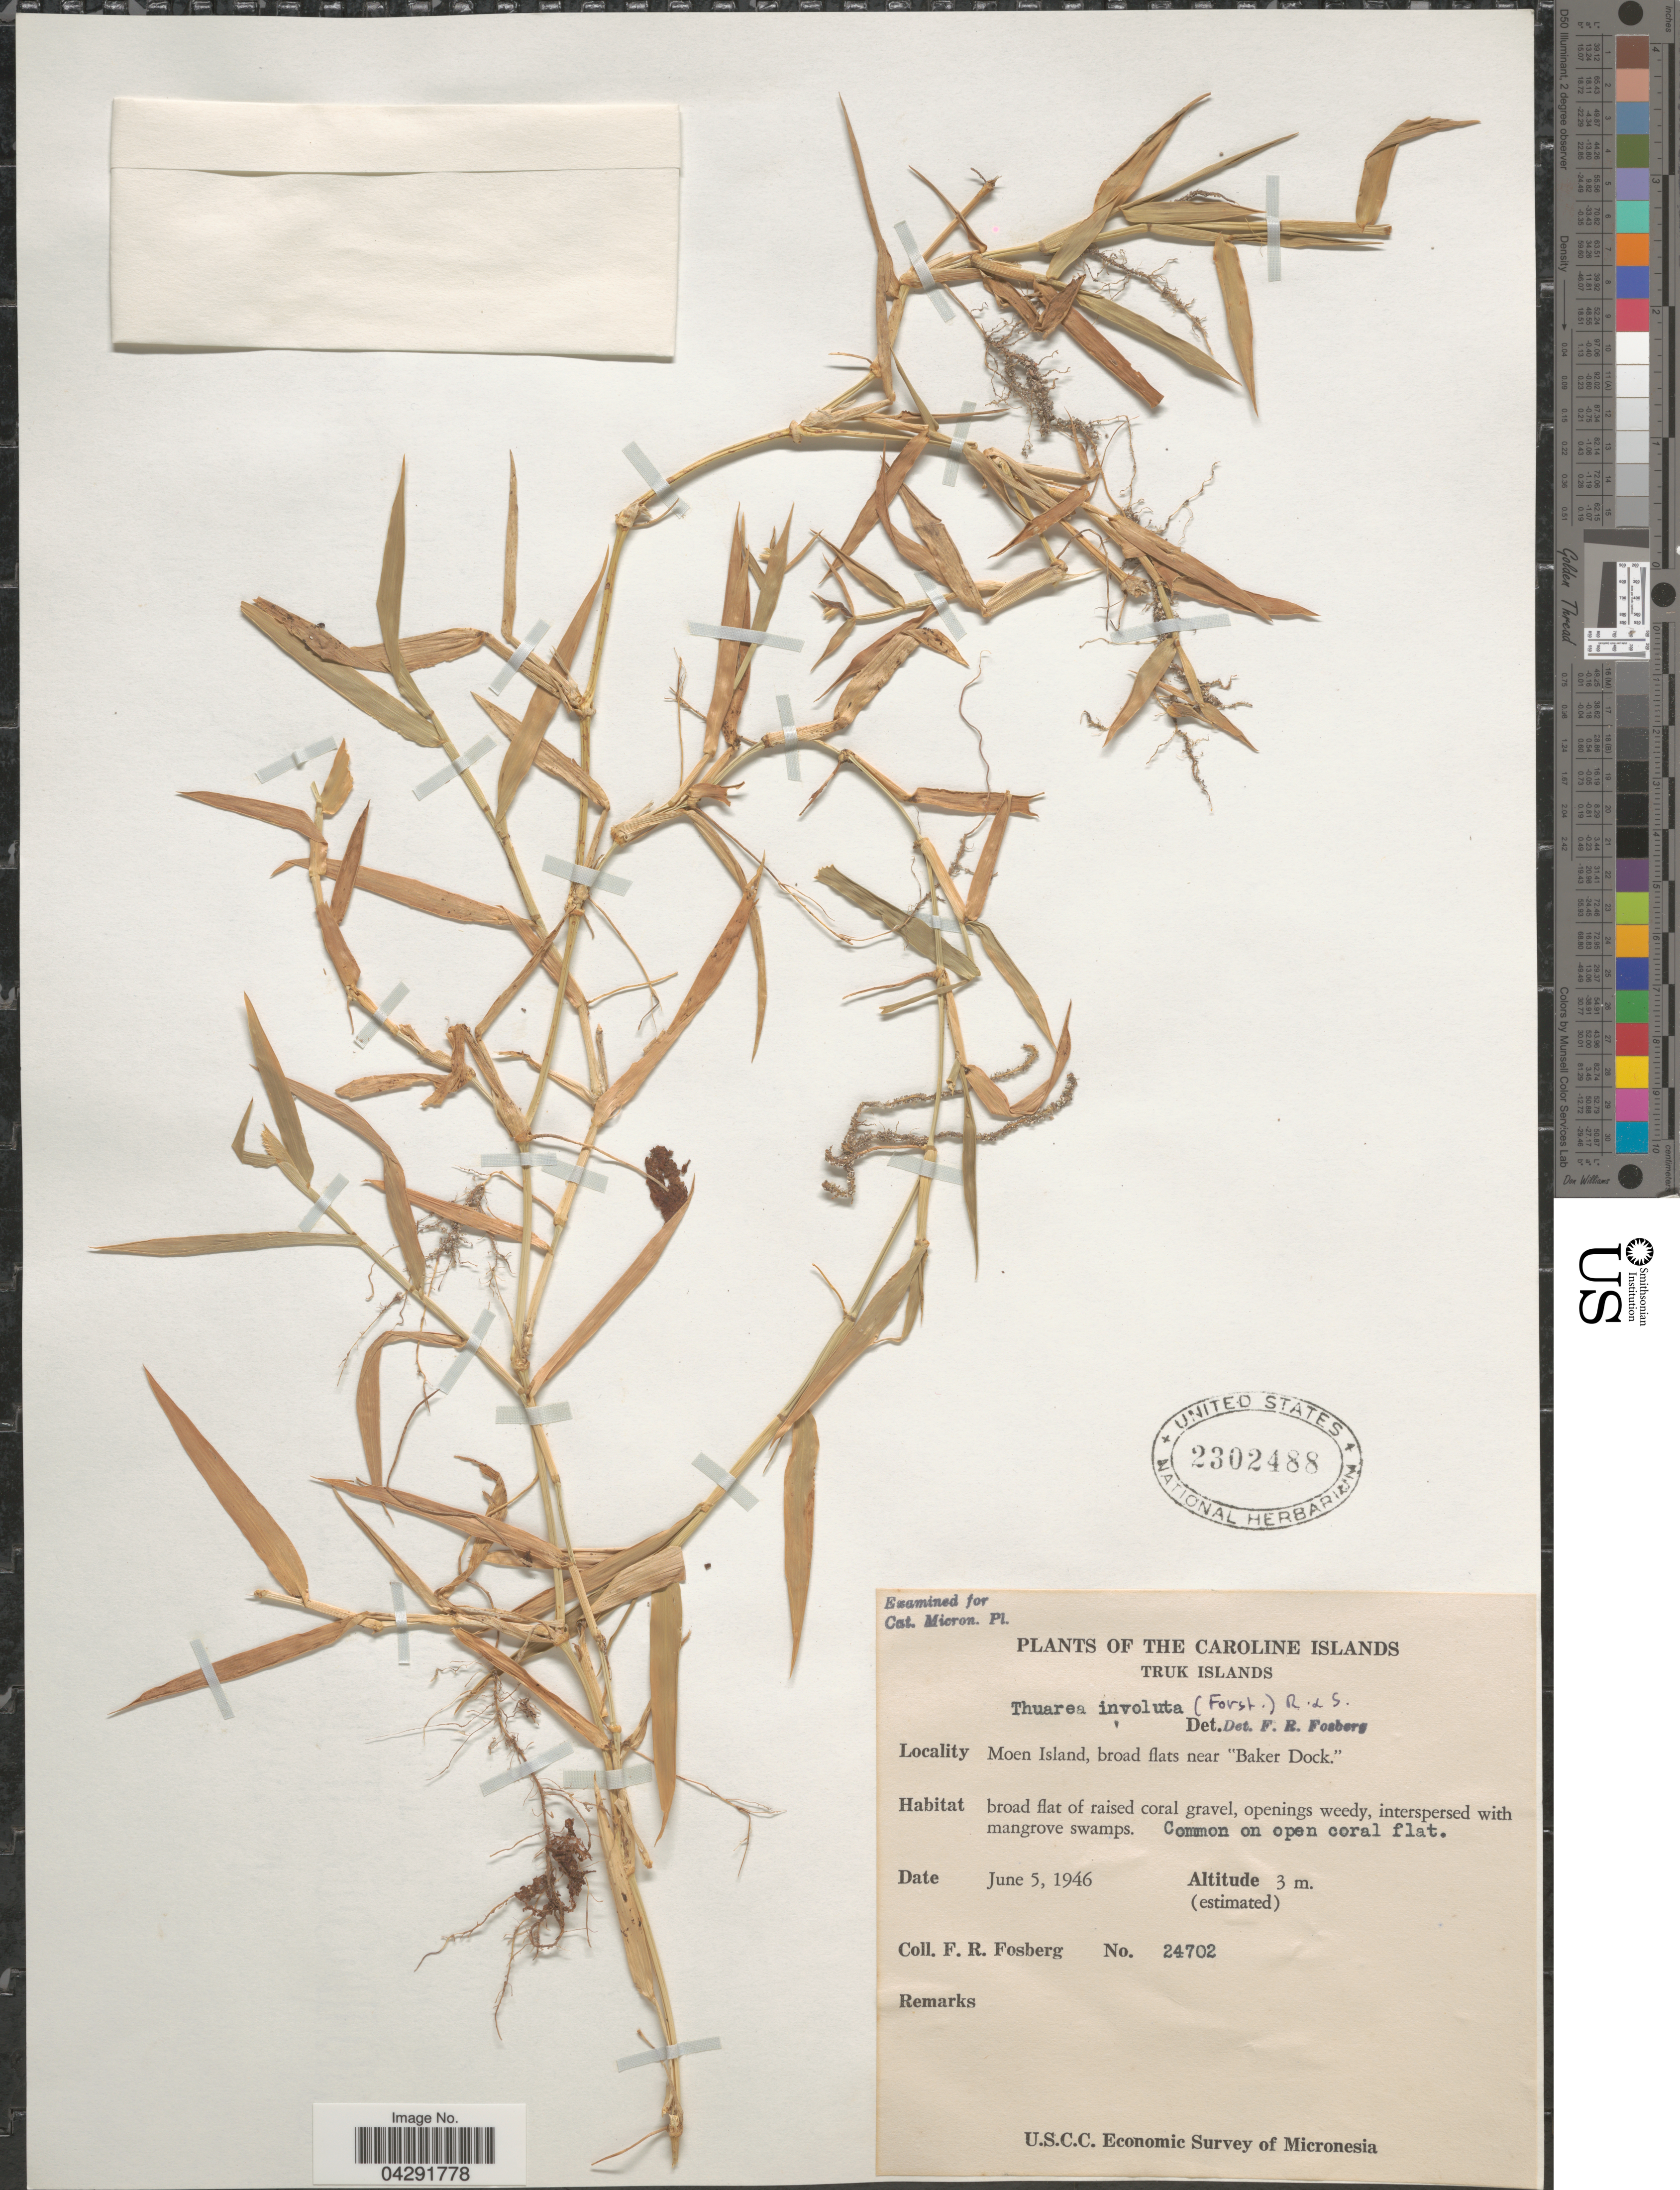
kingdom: Plantae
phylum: Tracheophyta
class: Liliopsida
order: Poales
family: Poaceae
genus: Thuarea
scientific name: Thuarea involuta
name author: (G. Forst.) R. Br. ex Sm.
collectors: F. R. Fosberg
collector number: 24702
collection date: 1946-06-05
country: Micronesia, Federated States of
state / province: Truk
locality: Caroline Islands. Truk Islands. Moen Island, broad flats near "Baker Dock.". U.S.C.C. Economic Survey of Micronesia.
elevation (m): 3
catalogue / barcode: US 2302488